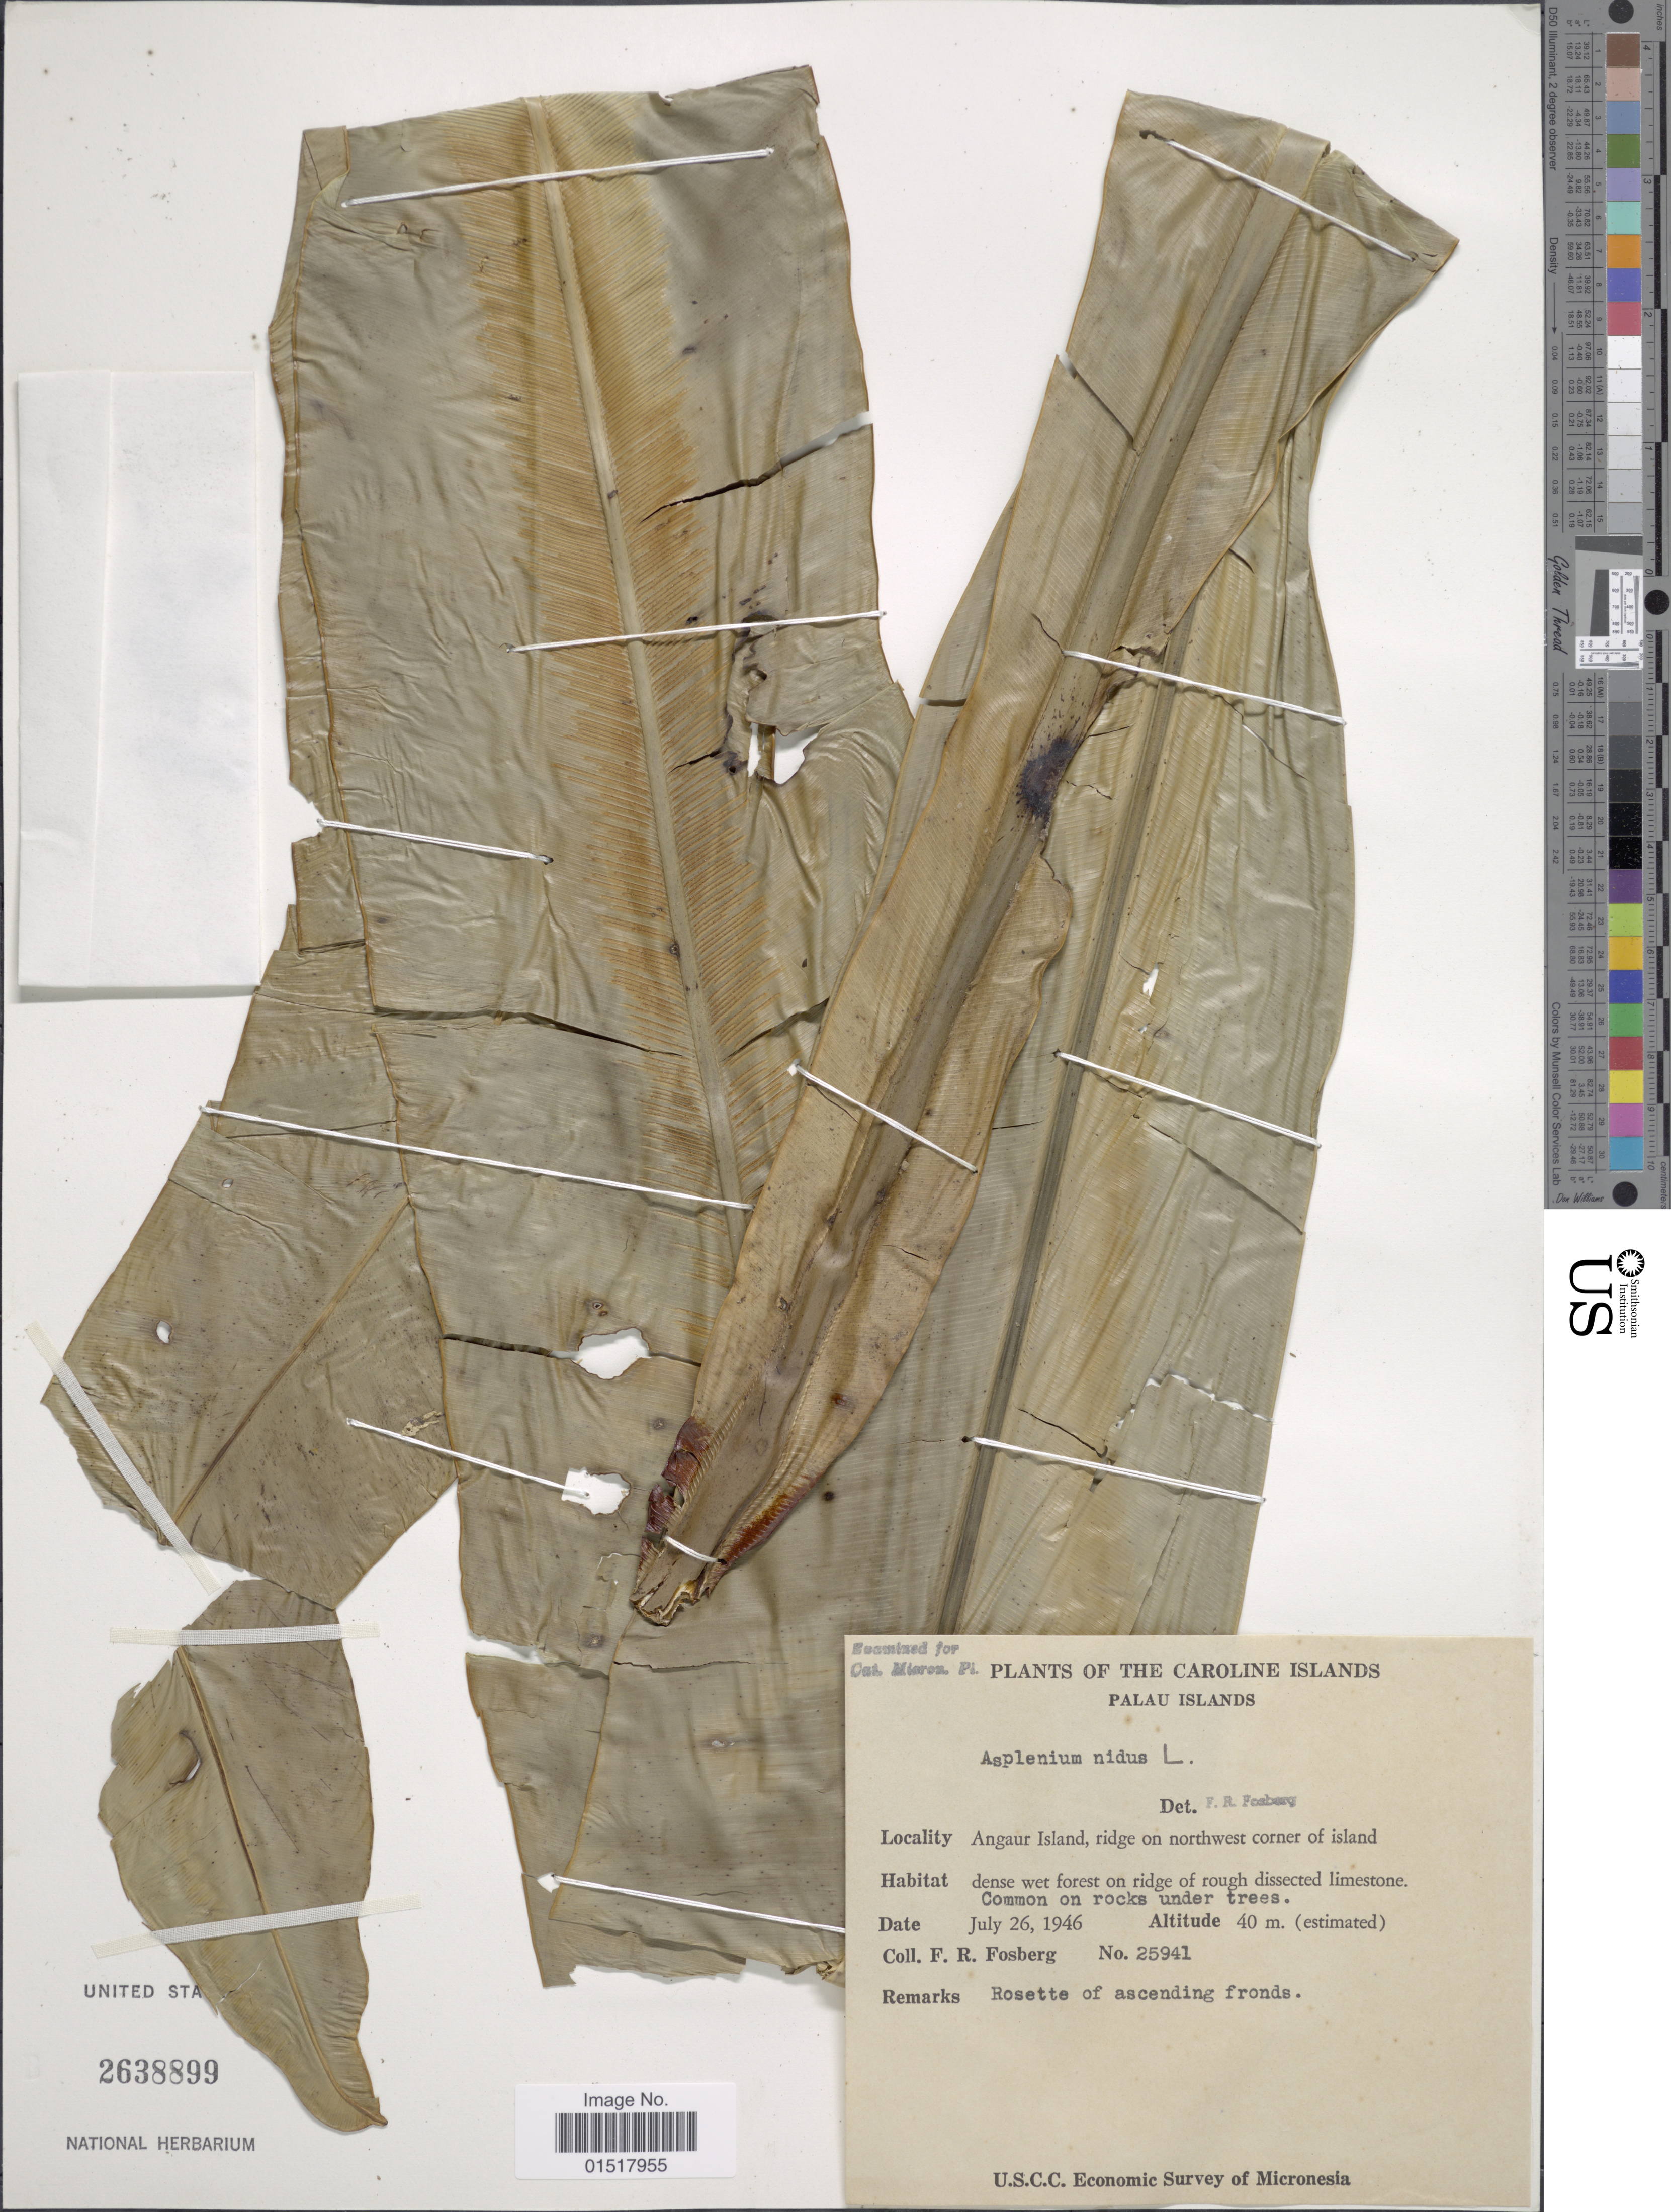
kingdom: Plantae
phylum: Tracheophyta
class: Polypodiopsida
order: Polypodiales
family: Aspleniaceae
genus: Asplenium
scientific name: Asplenium nidus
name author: L.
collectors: F. R. Fosberg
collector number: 25941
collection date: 1946-07-26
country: Palau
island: Ngeaur [Angaur]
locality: Angajur Island, ridge on northwest corner of island.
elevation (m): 40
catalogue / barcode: US 2638899